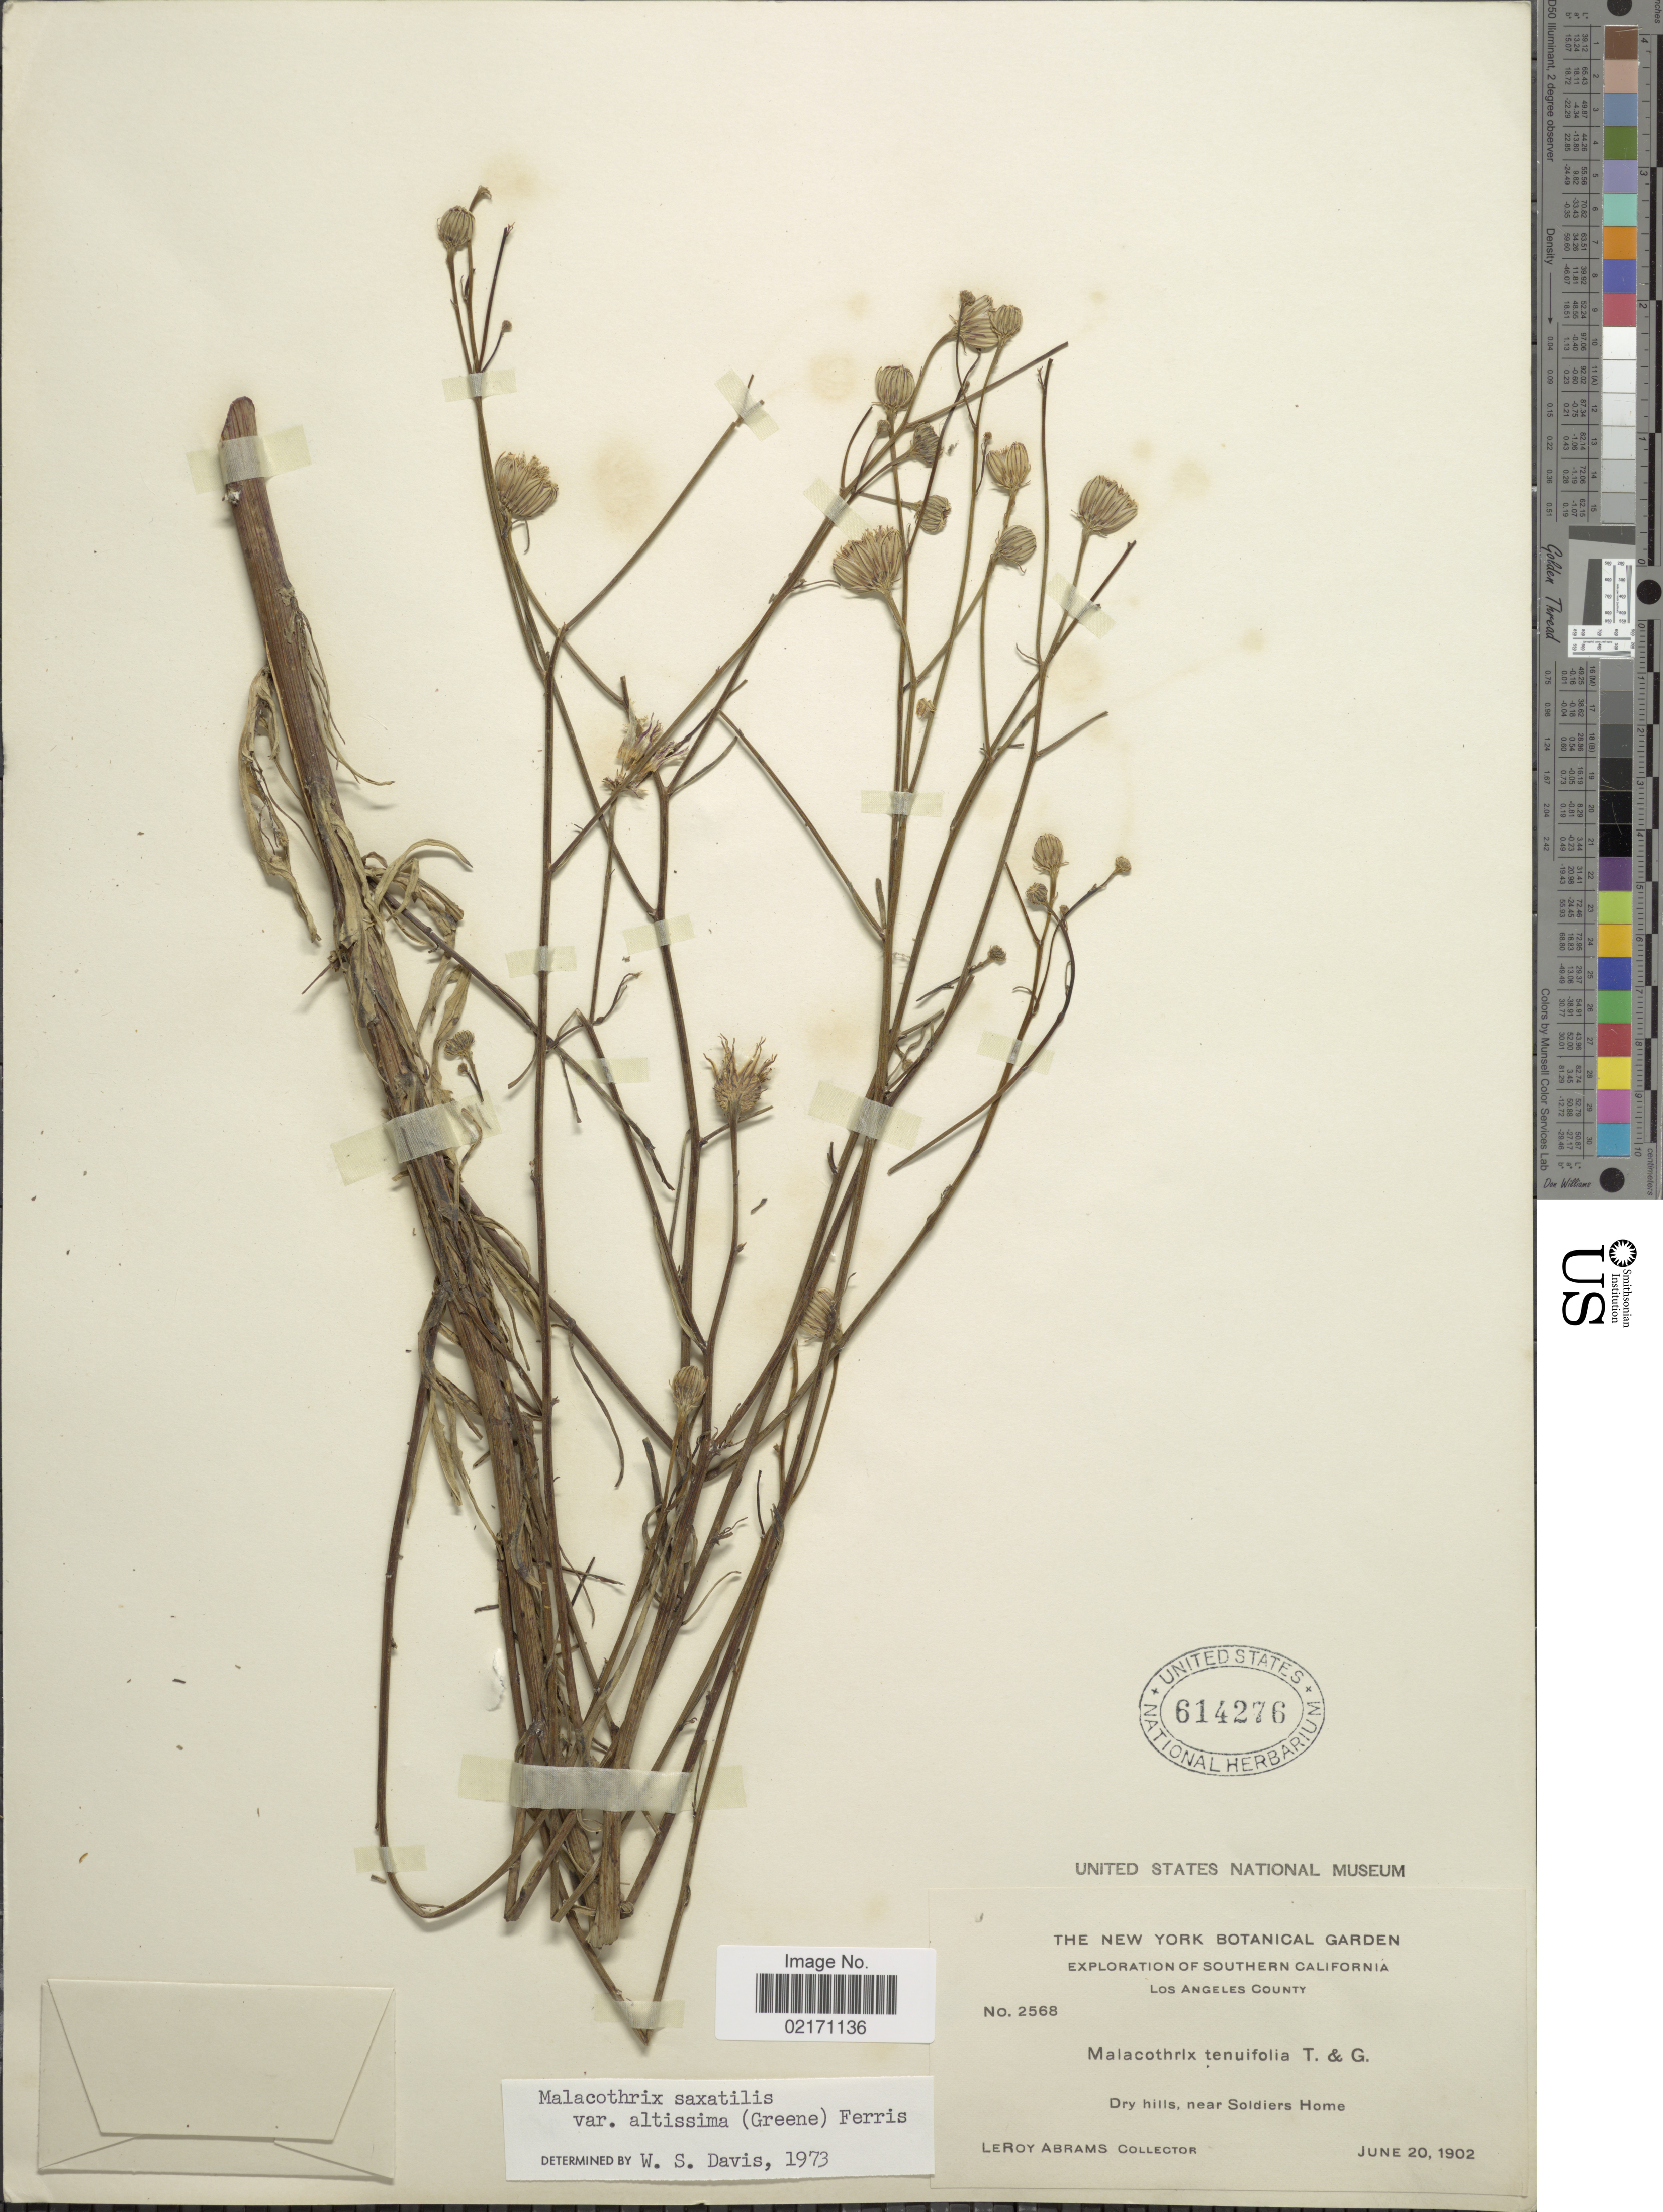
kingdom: Plantae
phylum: Tracheophyta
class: Magnoliopsida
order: Asterales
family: Asteraceae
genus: Malacothrix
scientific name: Malacothrix saxatilis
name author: Torr. & A. Gray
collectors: L. Abrams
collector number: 2568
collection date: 1902-06-20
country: United States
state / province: California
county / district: Los Angeles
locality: Southern California, Los Angeles County, near Soldiers Home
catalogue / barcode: US 614276